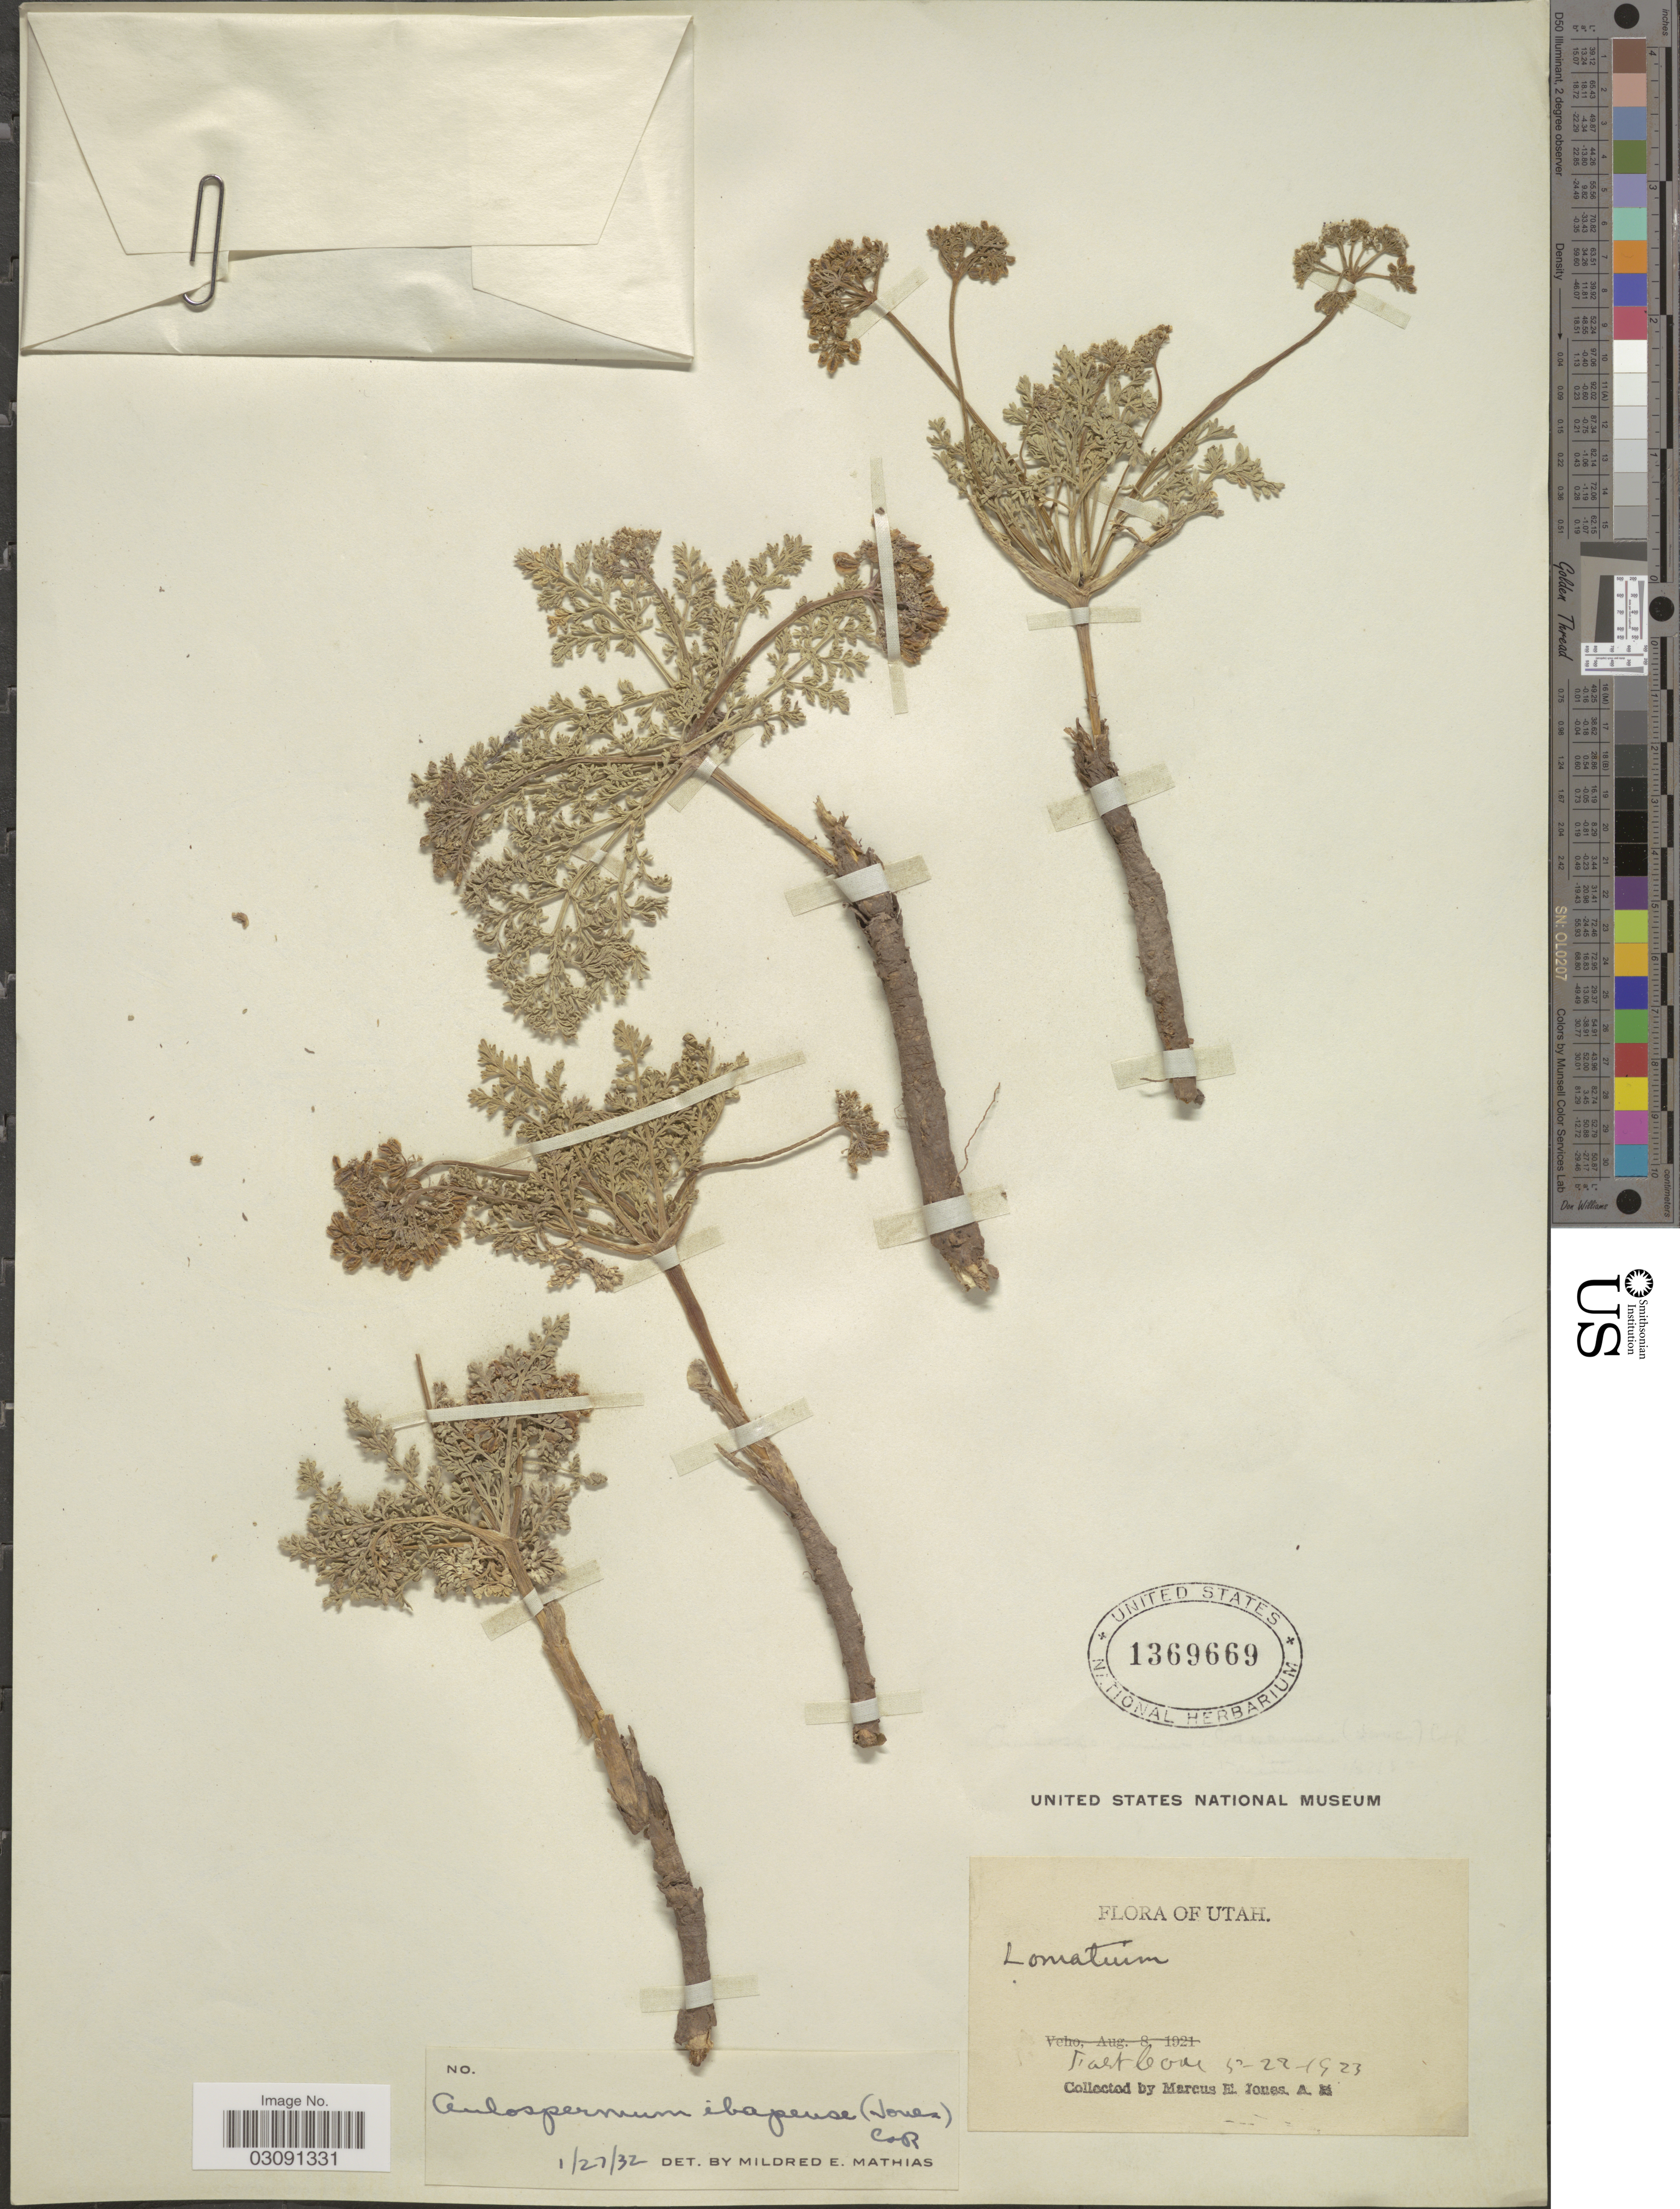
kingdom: Plantae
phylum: Tracheophyta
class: Magnoliopsida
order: Apiales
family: Apiaceae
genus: Cymopterus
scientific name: Cymopterus ibapensis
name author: M.E. Jones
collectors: M. E. Jones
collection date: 1923-05-22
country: United States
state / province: Utah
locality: Fort Cove.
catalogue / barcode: US 1369669